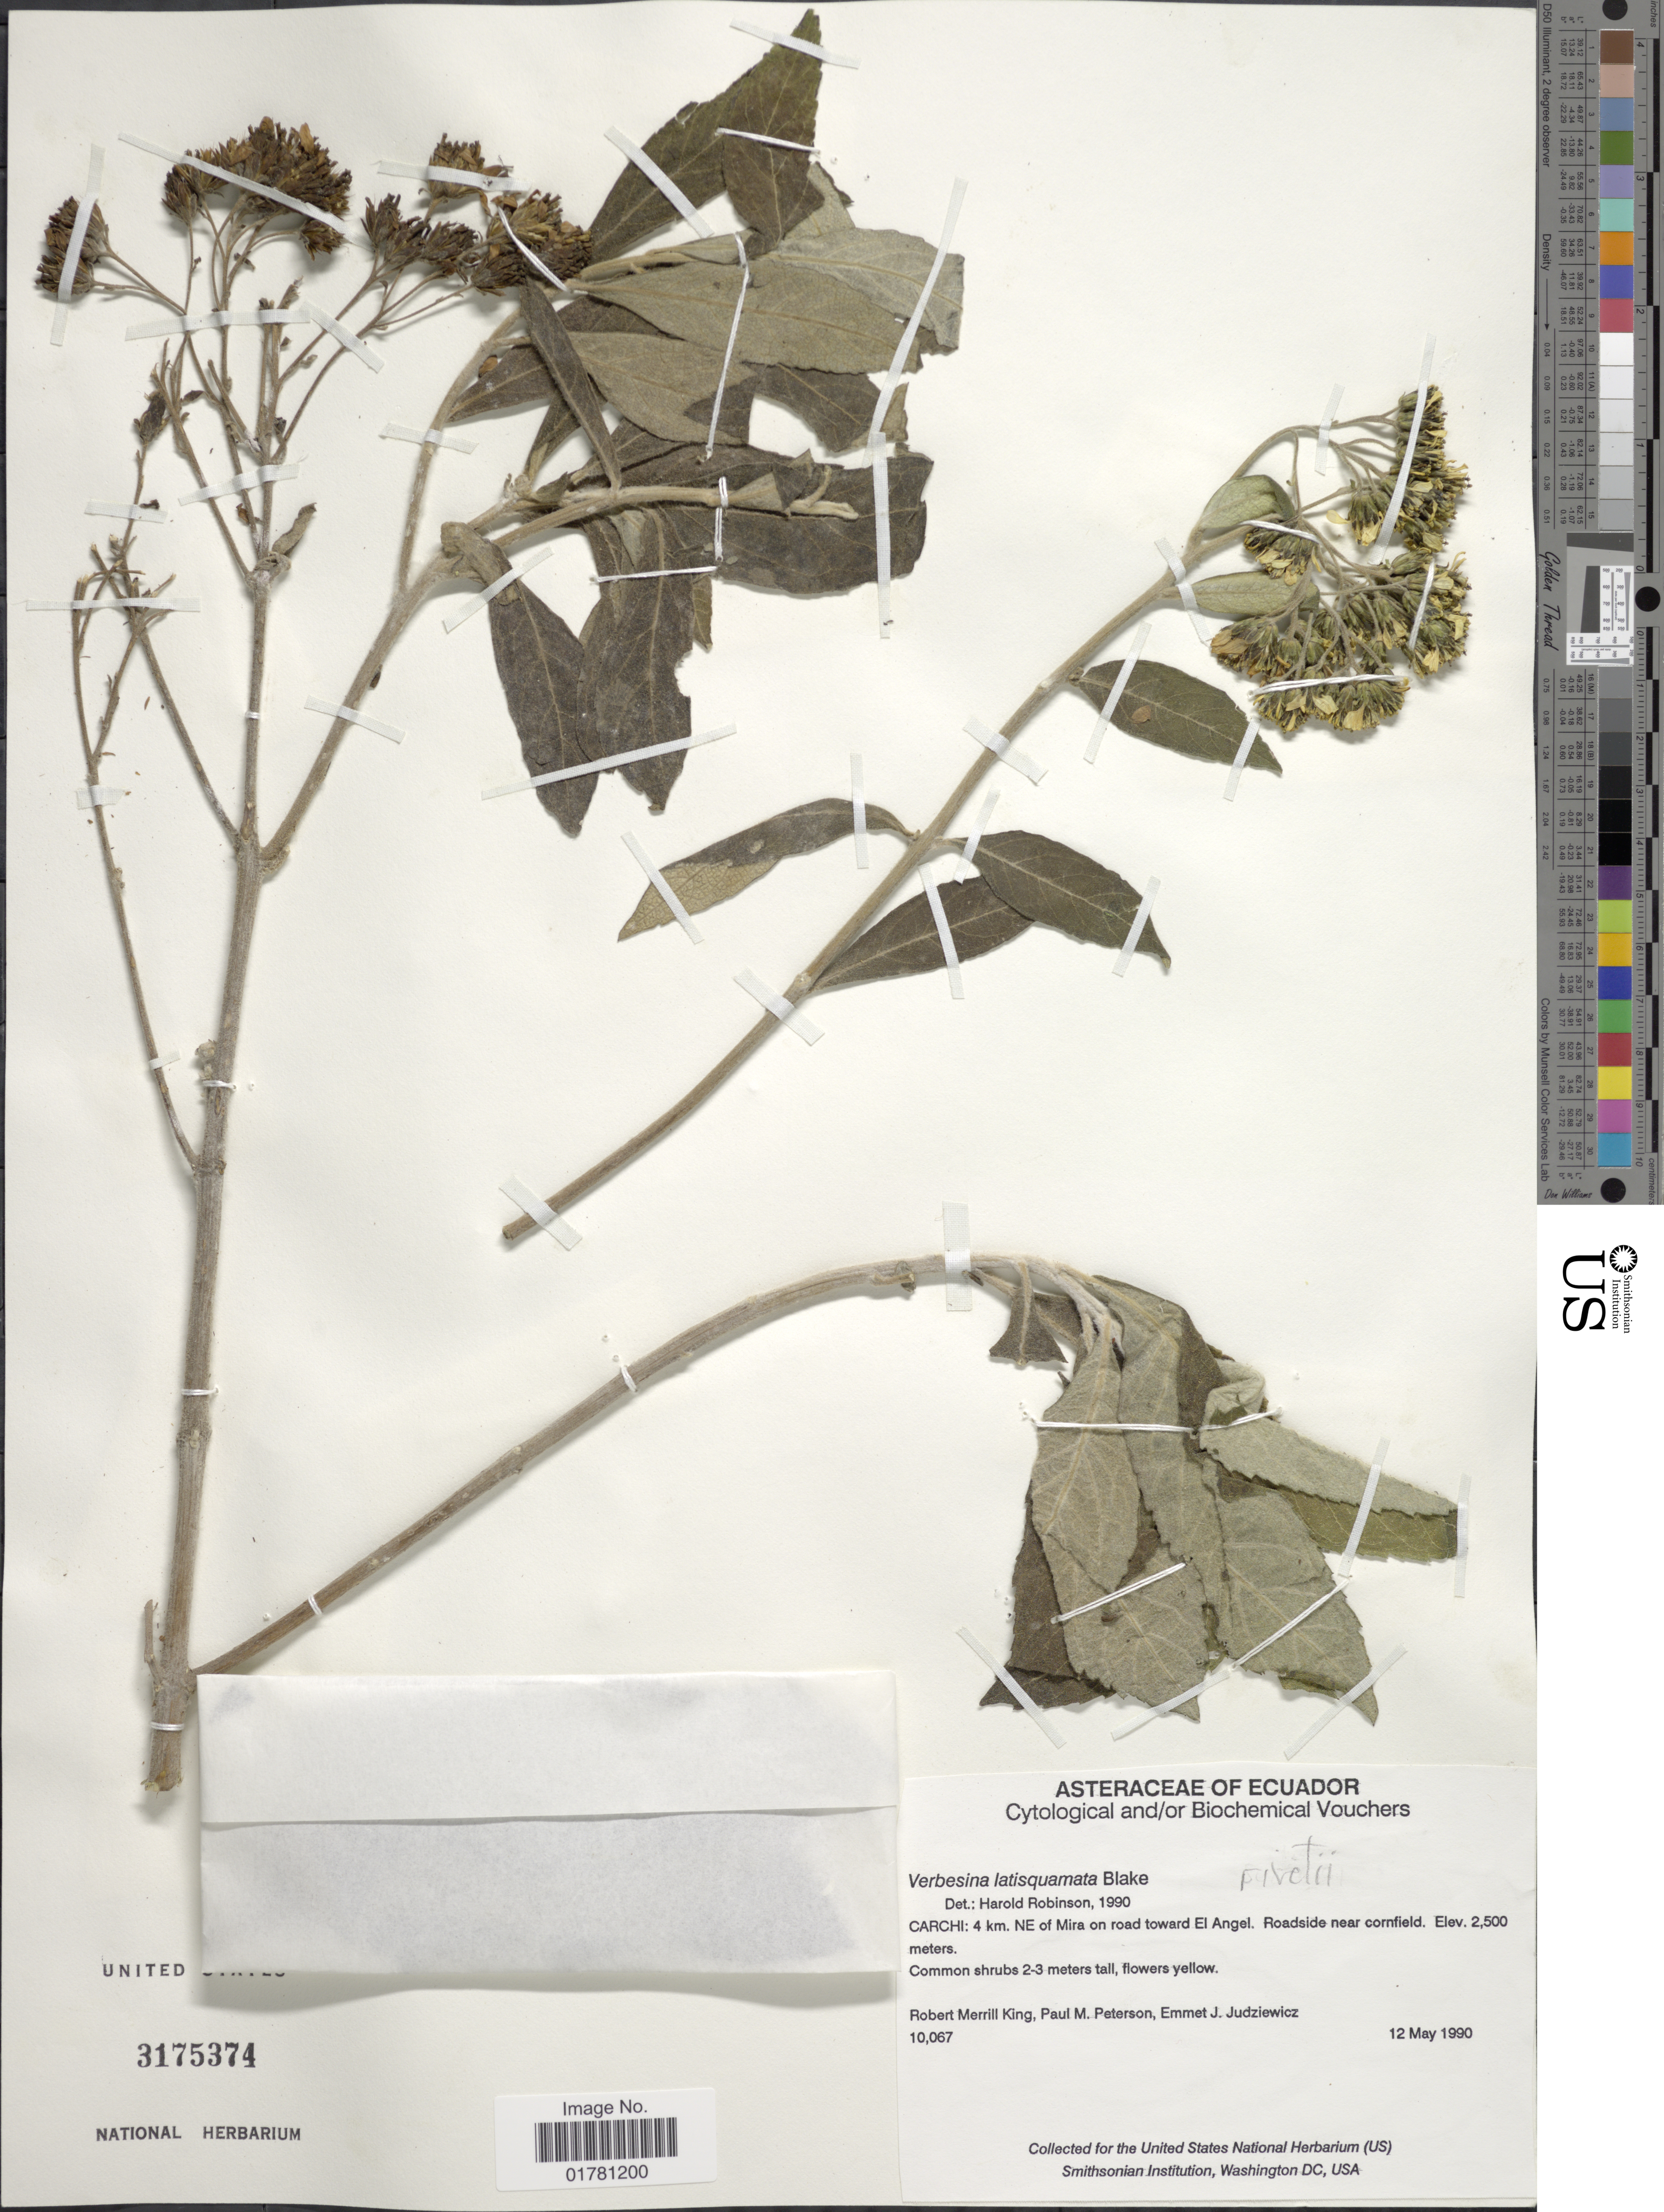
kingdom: Plantae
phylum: Tracheophyta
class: Magnoliopsida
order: Asterales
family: Asteraceae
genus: Verbesina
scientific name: Verbesina rivetii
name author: S.F. Blake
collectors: R. M. King, P. M. Peterson & E. J. Judziewicz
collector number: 10067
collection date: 1990-05-12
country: Ecuador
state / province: Carchi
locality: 4 km NE of Mira on road toward el Angel. Roadside near cornfield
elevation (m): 2500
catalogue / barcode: US 3175374